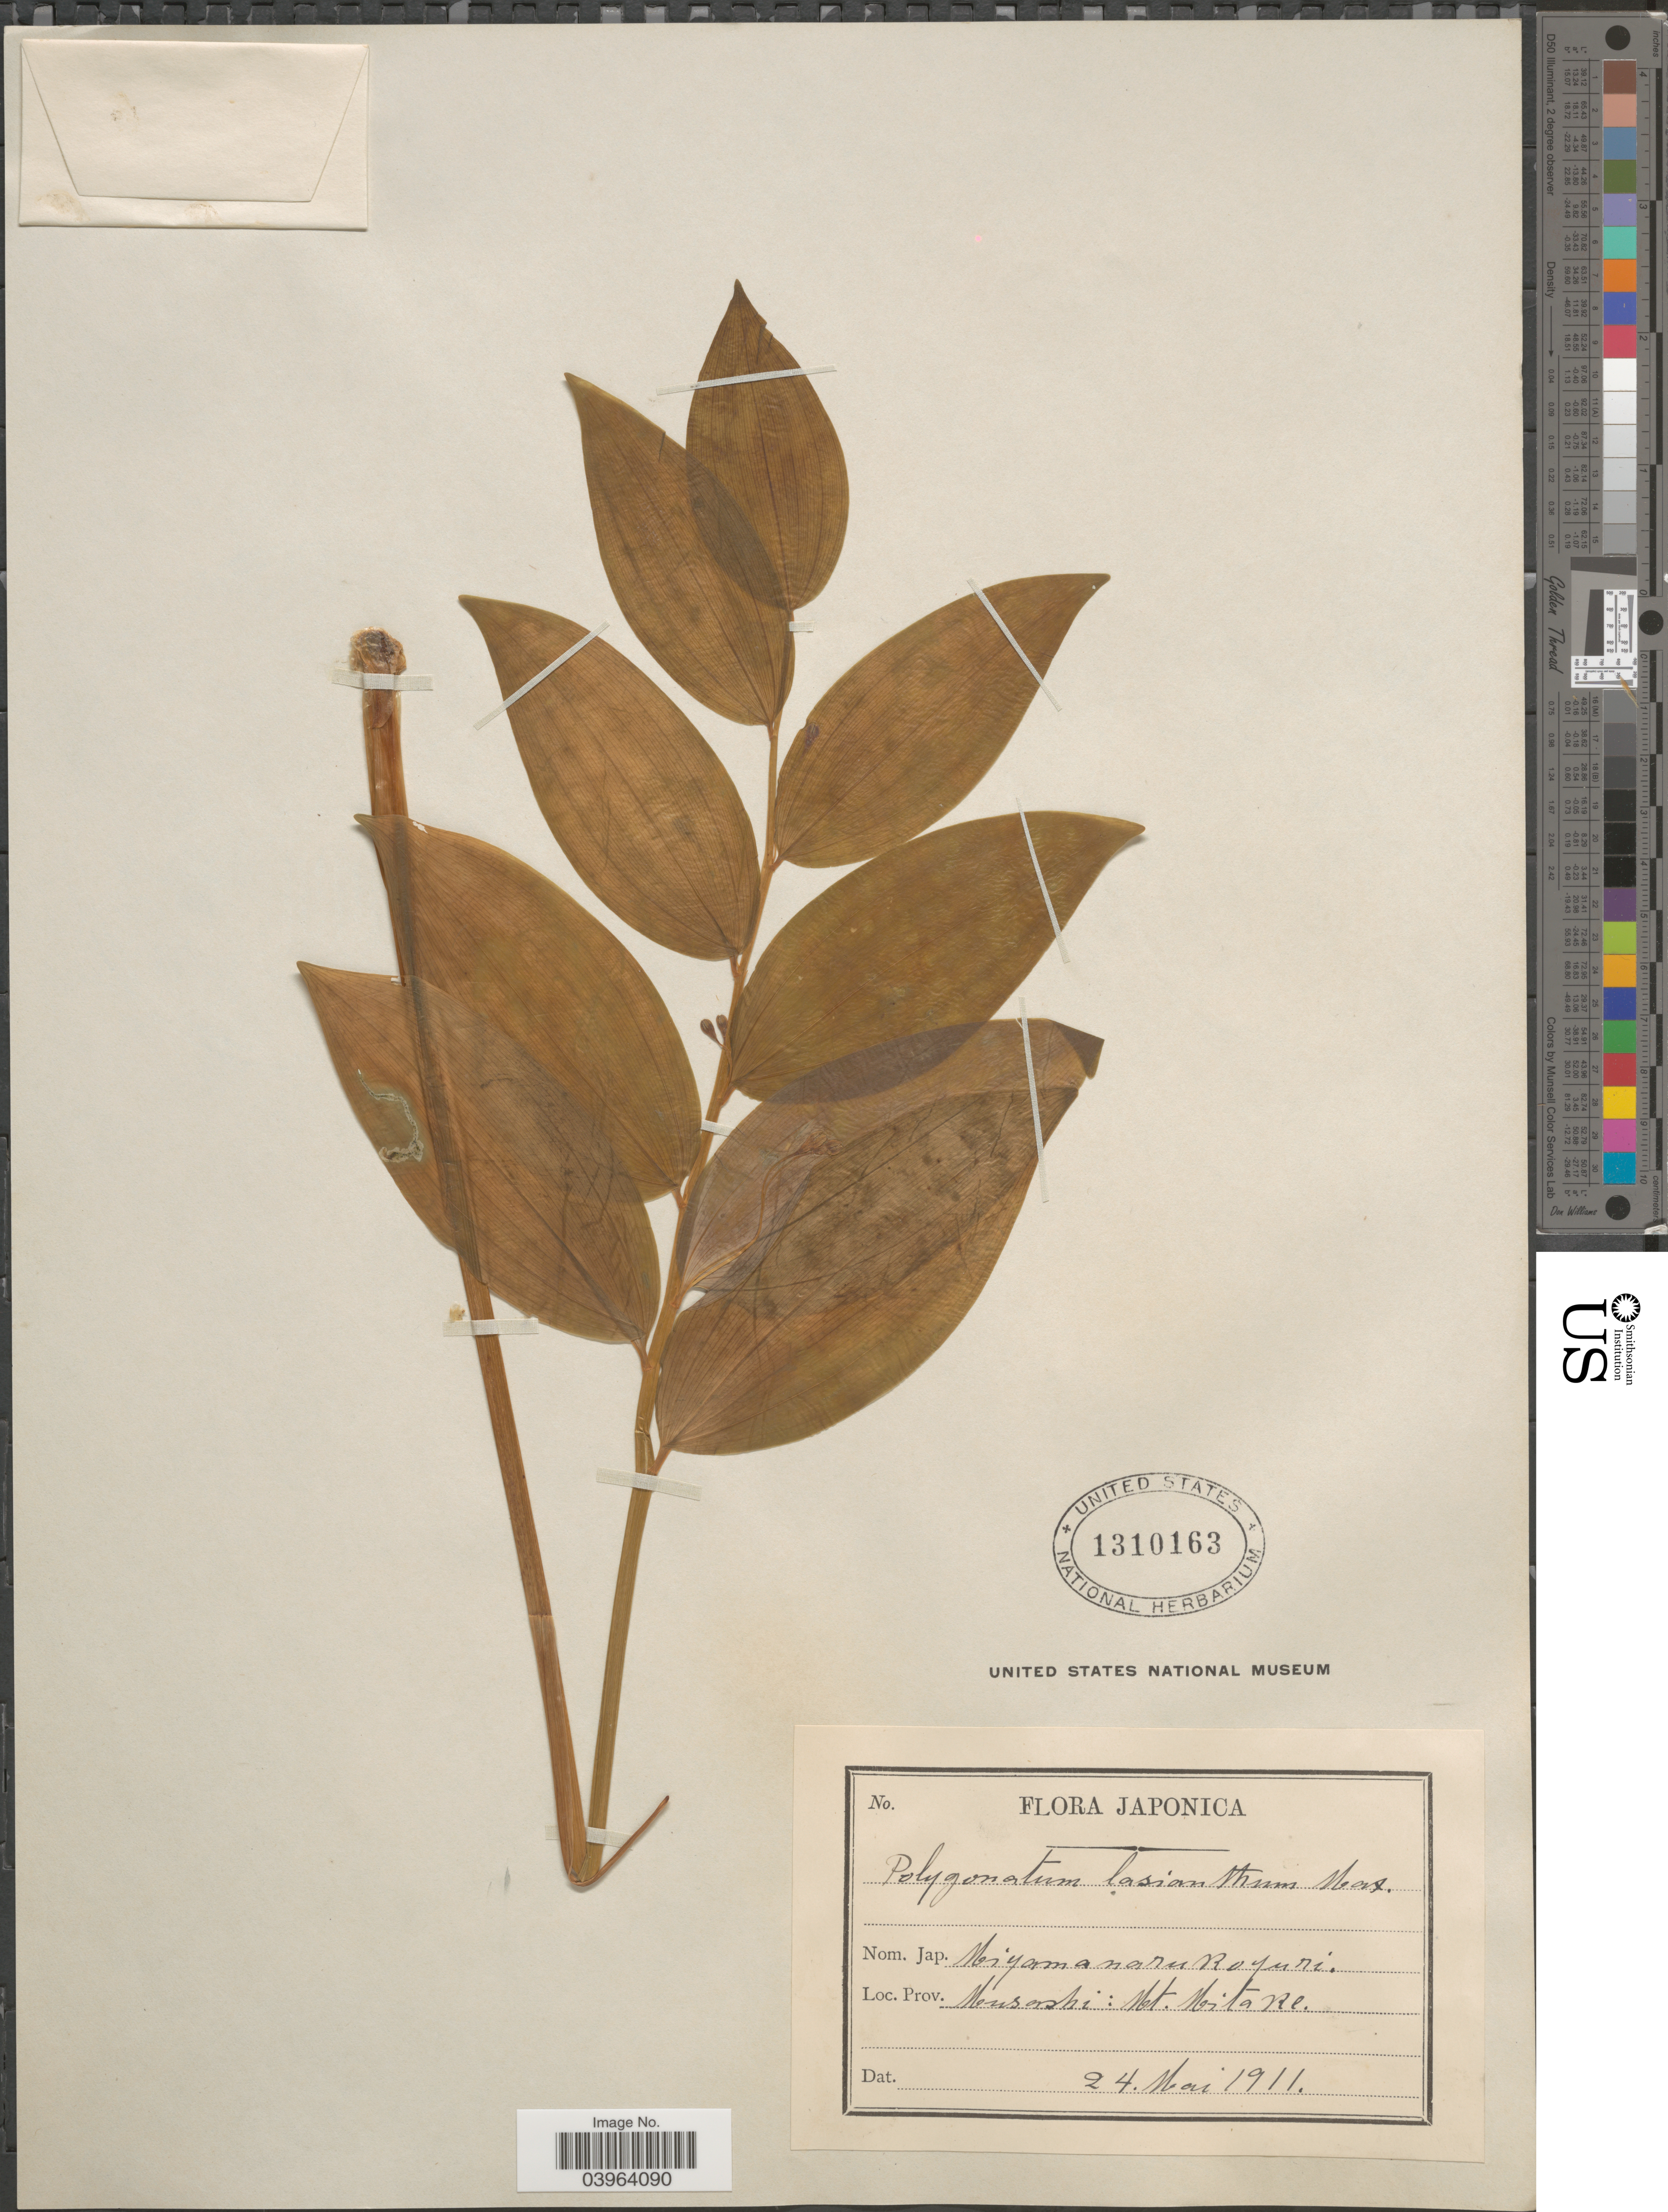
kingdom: Plantae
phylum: Tracheophyta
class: Liliopsida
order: Asparagales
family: Asparagaceae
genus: Polygonatum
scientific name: Polygonatum lasianthum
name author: Maxim.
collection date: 1911-05-24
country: Japan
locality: Prov. Musashi: Mt. Mitake.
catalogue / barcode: US 1310163